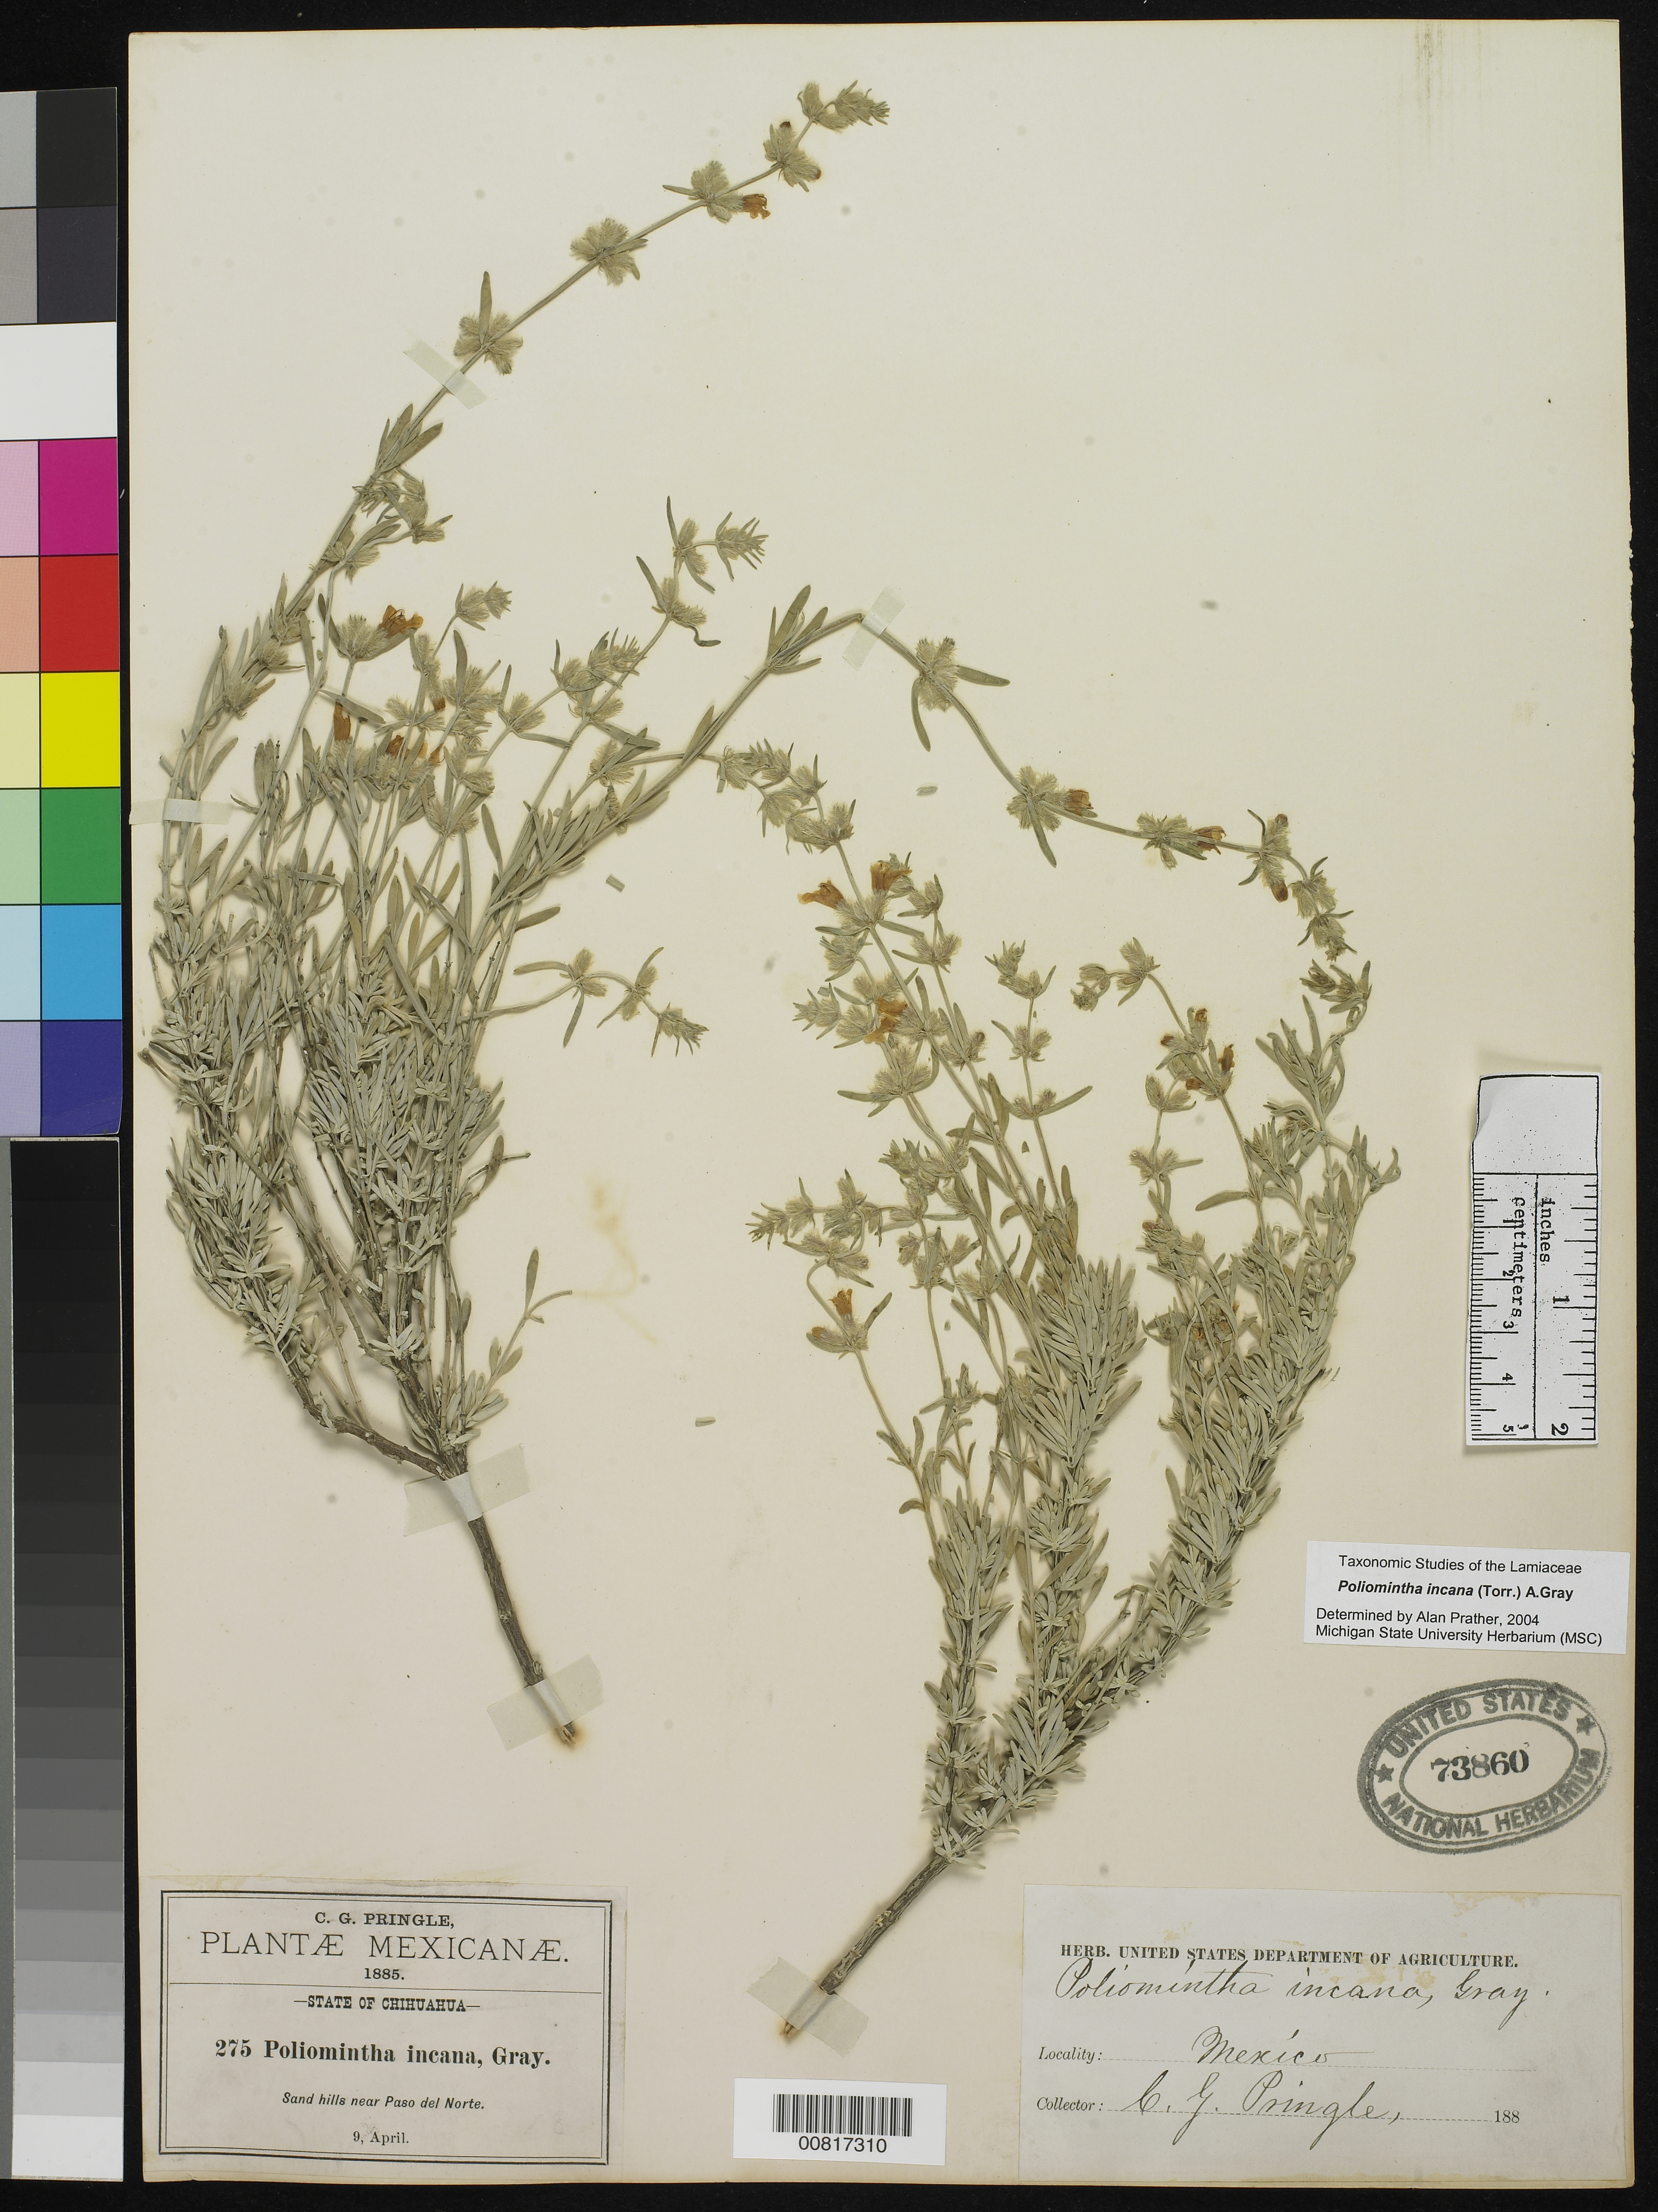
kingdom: Plantae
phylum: Tracheophyta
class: Magnoliopsida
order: Lamiales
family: Lamiaceae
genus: Poliomintha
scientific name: Poliomintha incana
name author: (Torr.) A. Gray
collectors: C. G. Pringle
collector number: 275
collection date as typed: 09 Apr 1885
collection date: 1885-04-09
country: Mexico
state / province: Chihuahua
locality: Sand hills near Paso del Norte, Chihuahua.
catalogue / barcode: US 73860